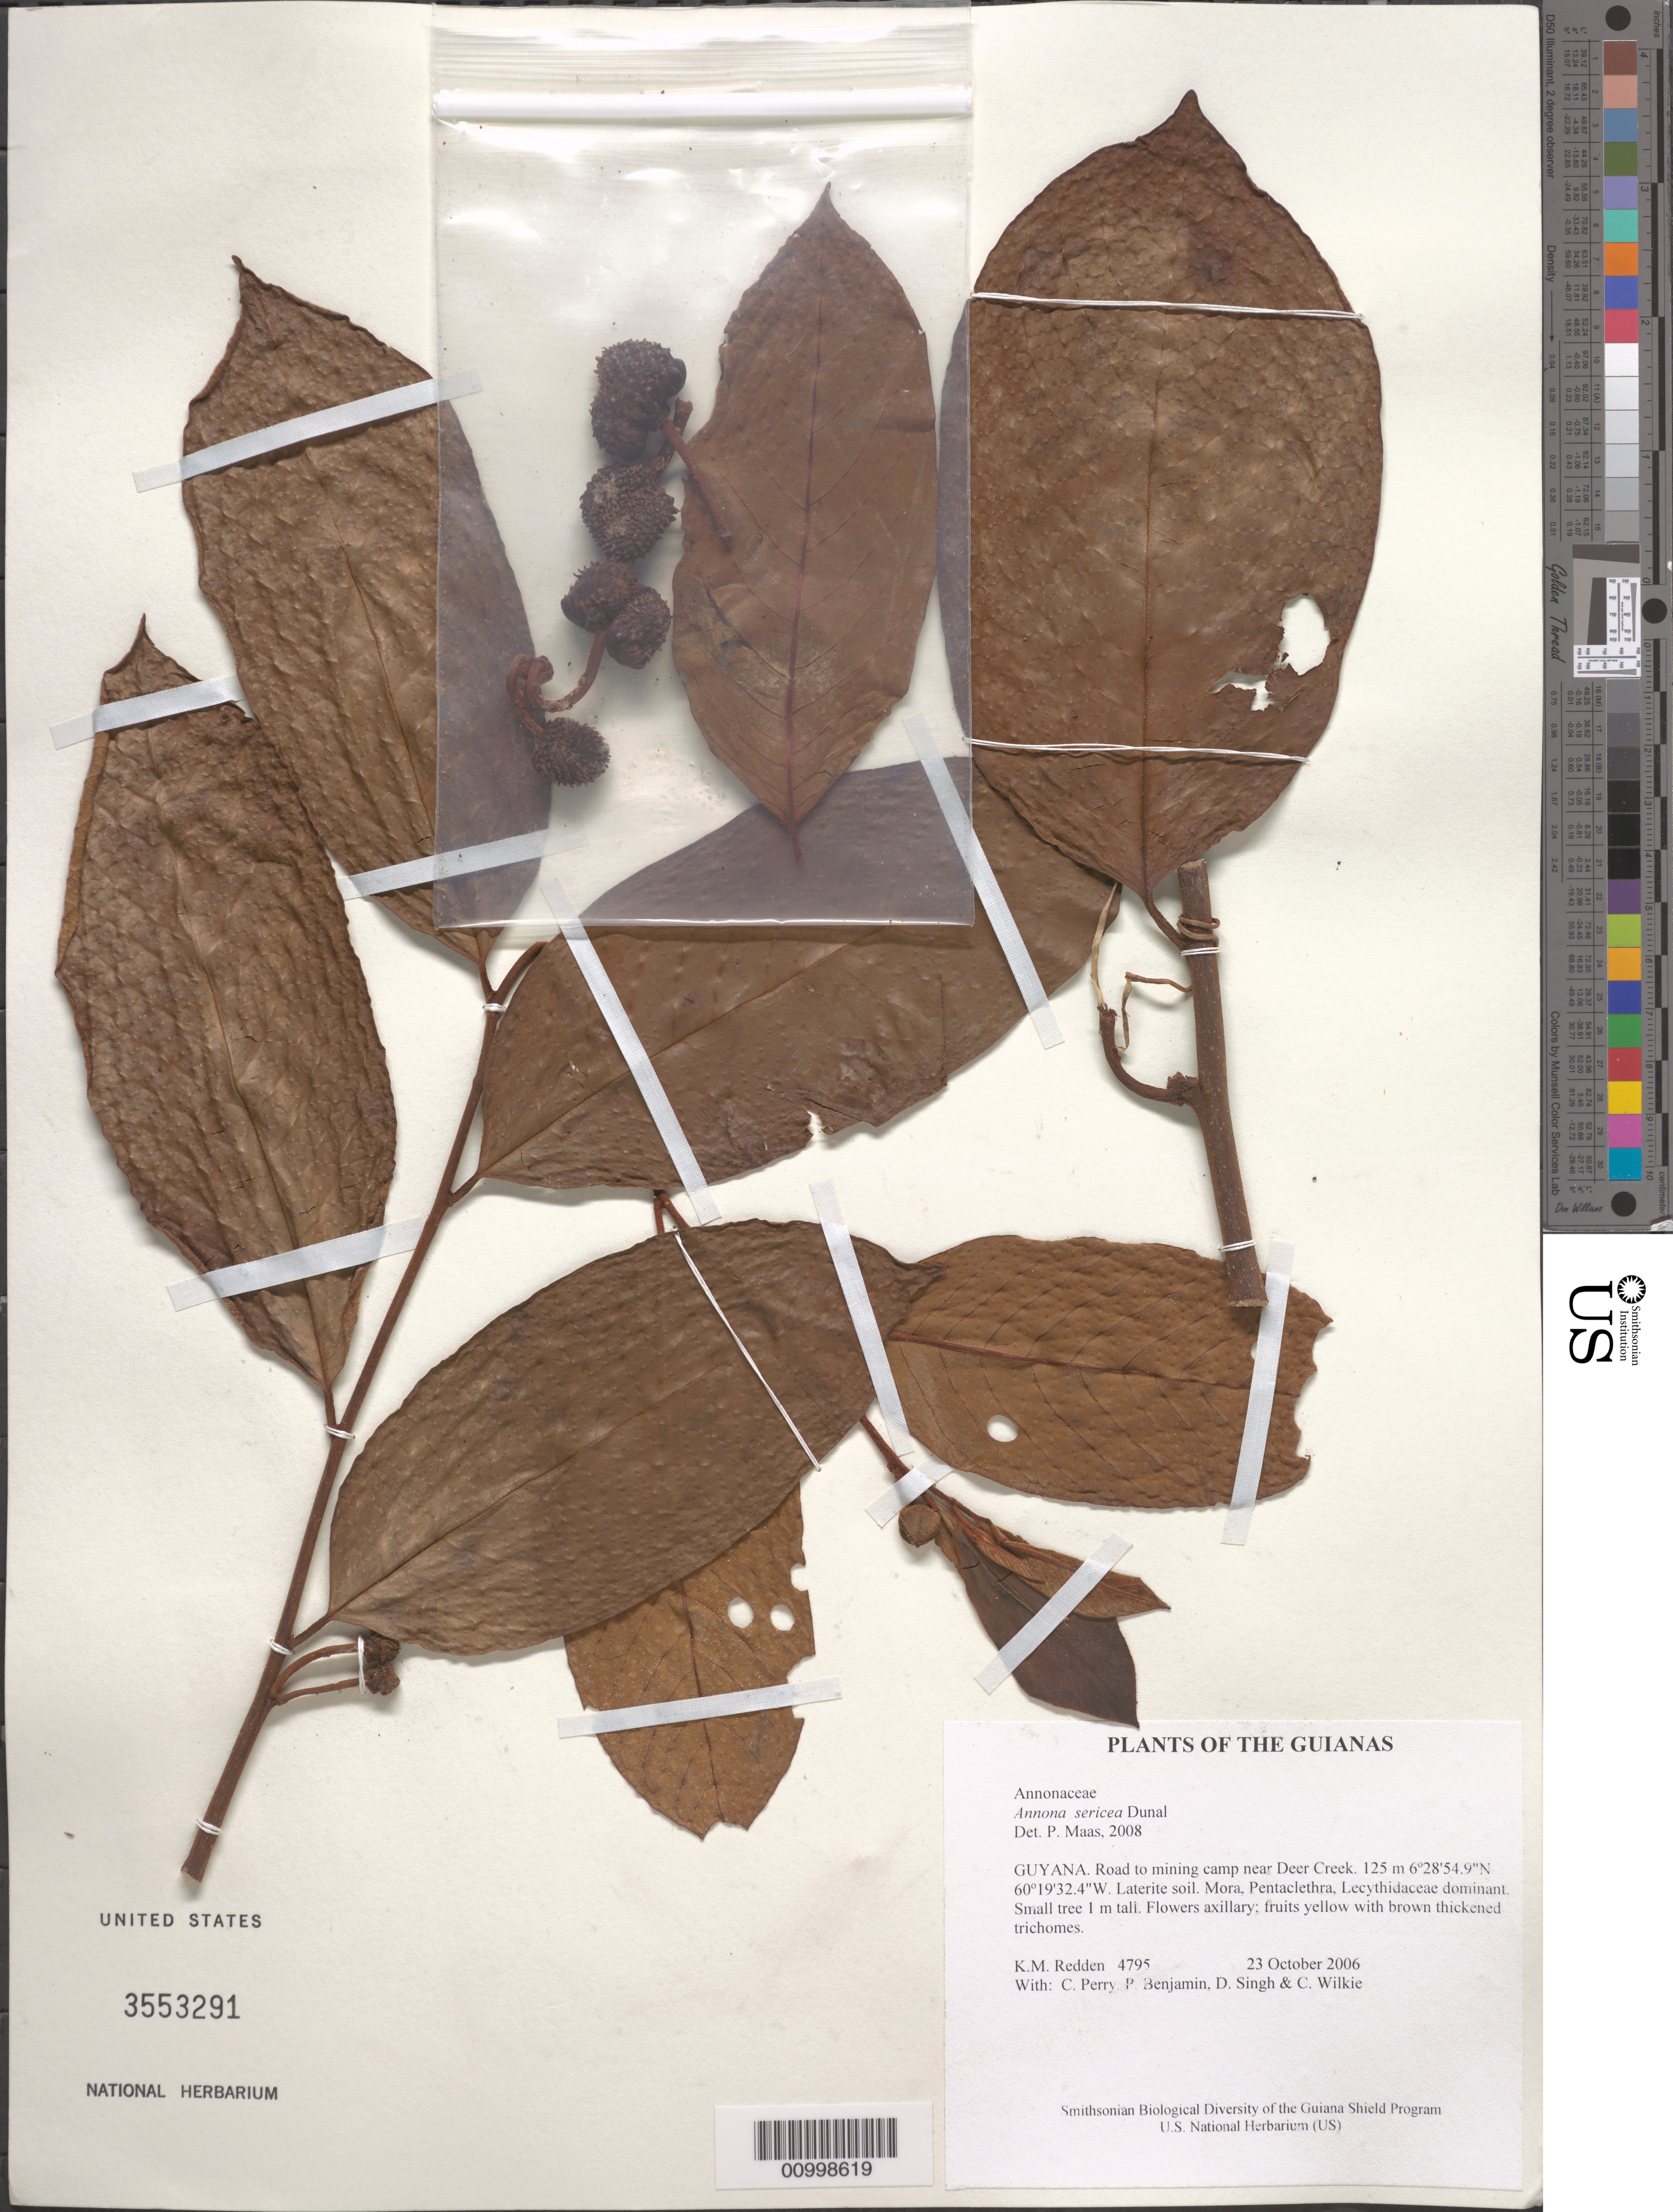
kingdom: Plantae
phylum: Tracheophyta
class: Magnoliopsida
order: Magnoliales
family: Annonaceae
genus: Annona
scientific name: Annona sericea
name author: Dunal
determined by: Maas, Paul J. M.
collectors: K. M. Redden, C. Perry, P. Benjamin, D. Singh & C. Wilkie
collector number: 4795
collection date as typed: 23 October 2006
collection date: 2006-10-23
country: Guyana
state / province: Cuyuni-Mazaruni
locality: Road to mining camp near Deer Creek.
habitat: Laterite soil. Mora, Pentaclethra, Lecythidaceae dominant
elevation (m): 125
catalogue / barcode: US 3553291